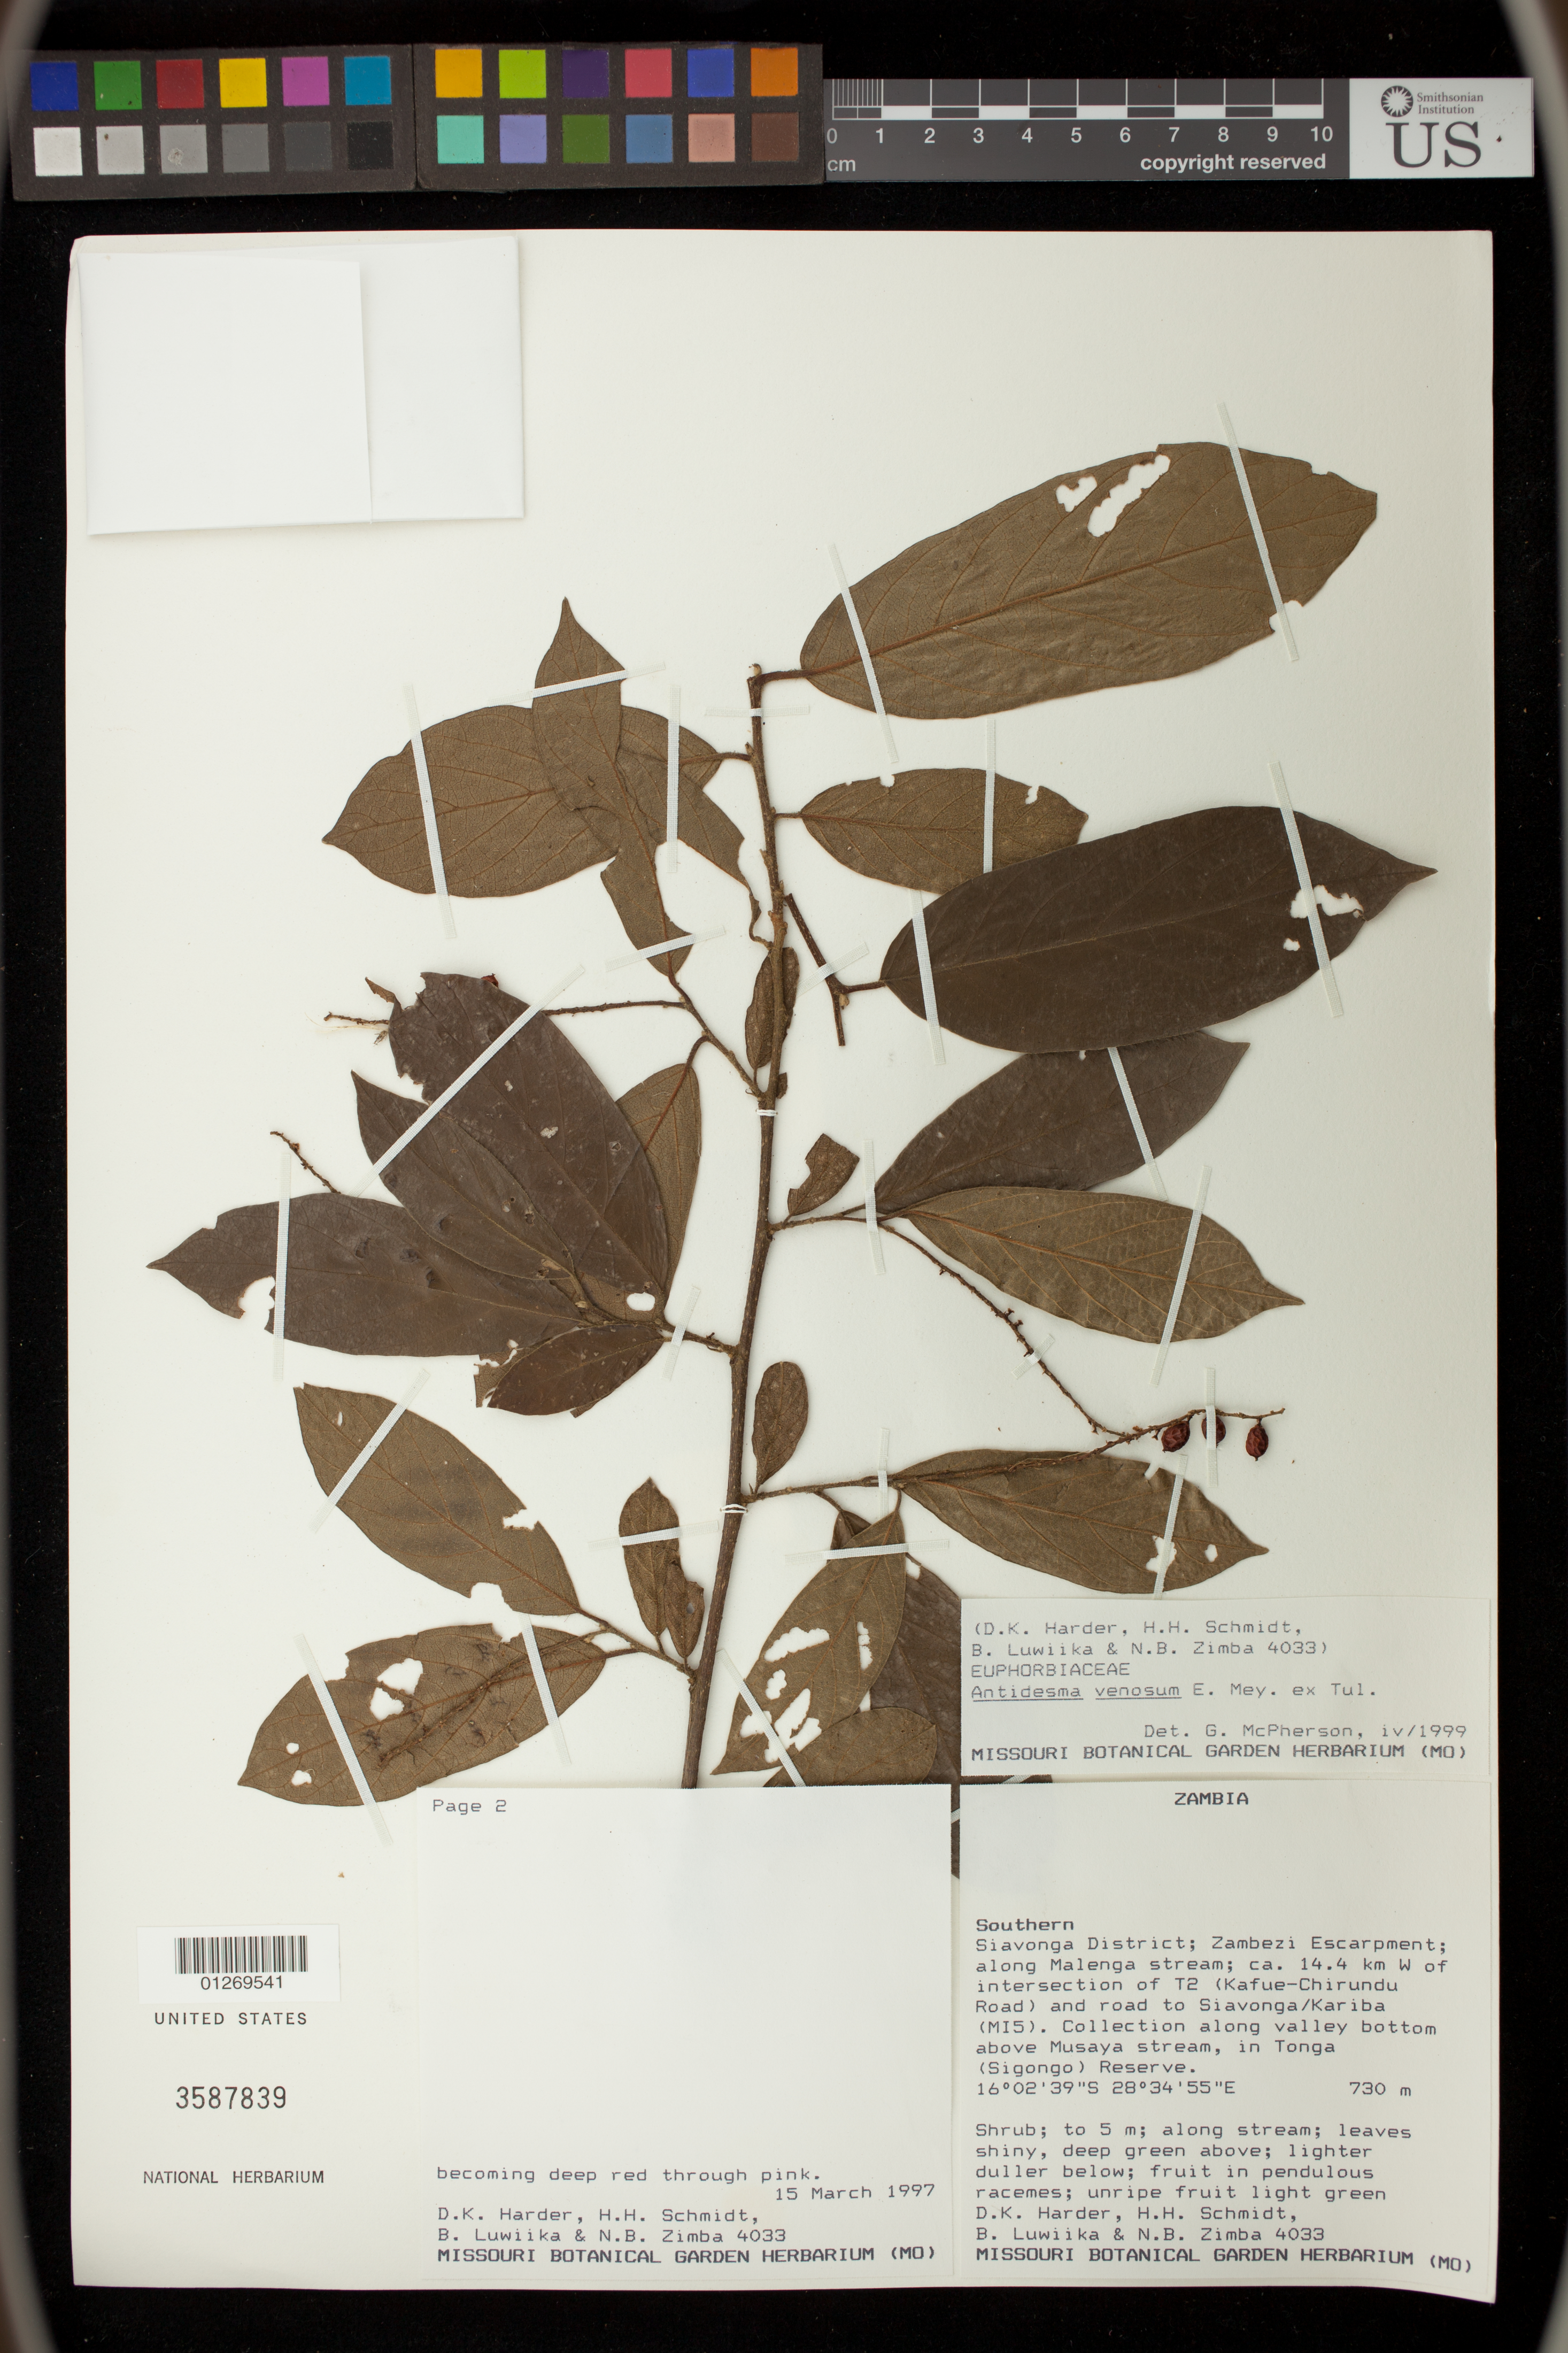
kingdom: Plantae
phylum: Tracheophyta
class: Magnoliopsida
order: Malpighiales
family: Phyllanthaceae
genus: Antidesma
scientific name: Antidesma venosum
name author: E. Mey. ex Tul.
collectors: D. Harder, H. H. Schmidt, B. Luwiika & N. B. Zimba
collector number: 4033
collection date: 1997-03-15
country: Zambia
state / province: Southern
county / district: Siavonga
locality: Zambezi Escarpment; along Malenga stream; ca. 14.4 km W of intersection of T2 (Kafue-Chirundu Road) and road to Siavonga/Kariba (M15). Collection along valley bottom above Musaya stream, in Tonga (Sigongo) Reserve.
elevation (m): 730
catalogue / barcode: US 3587839